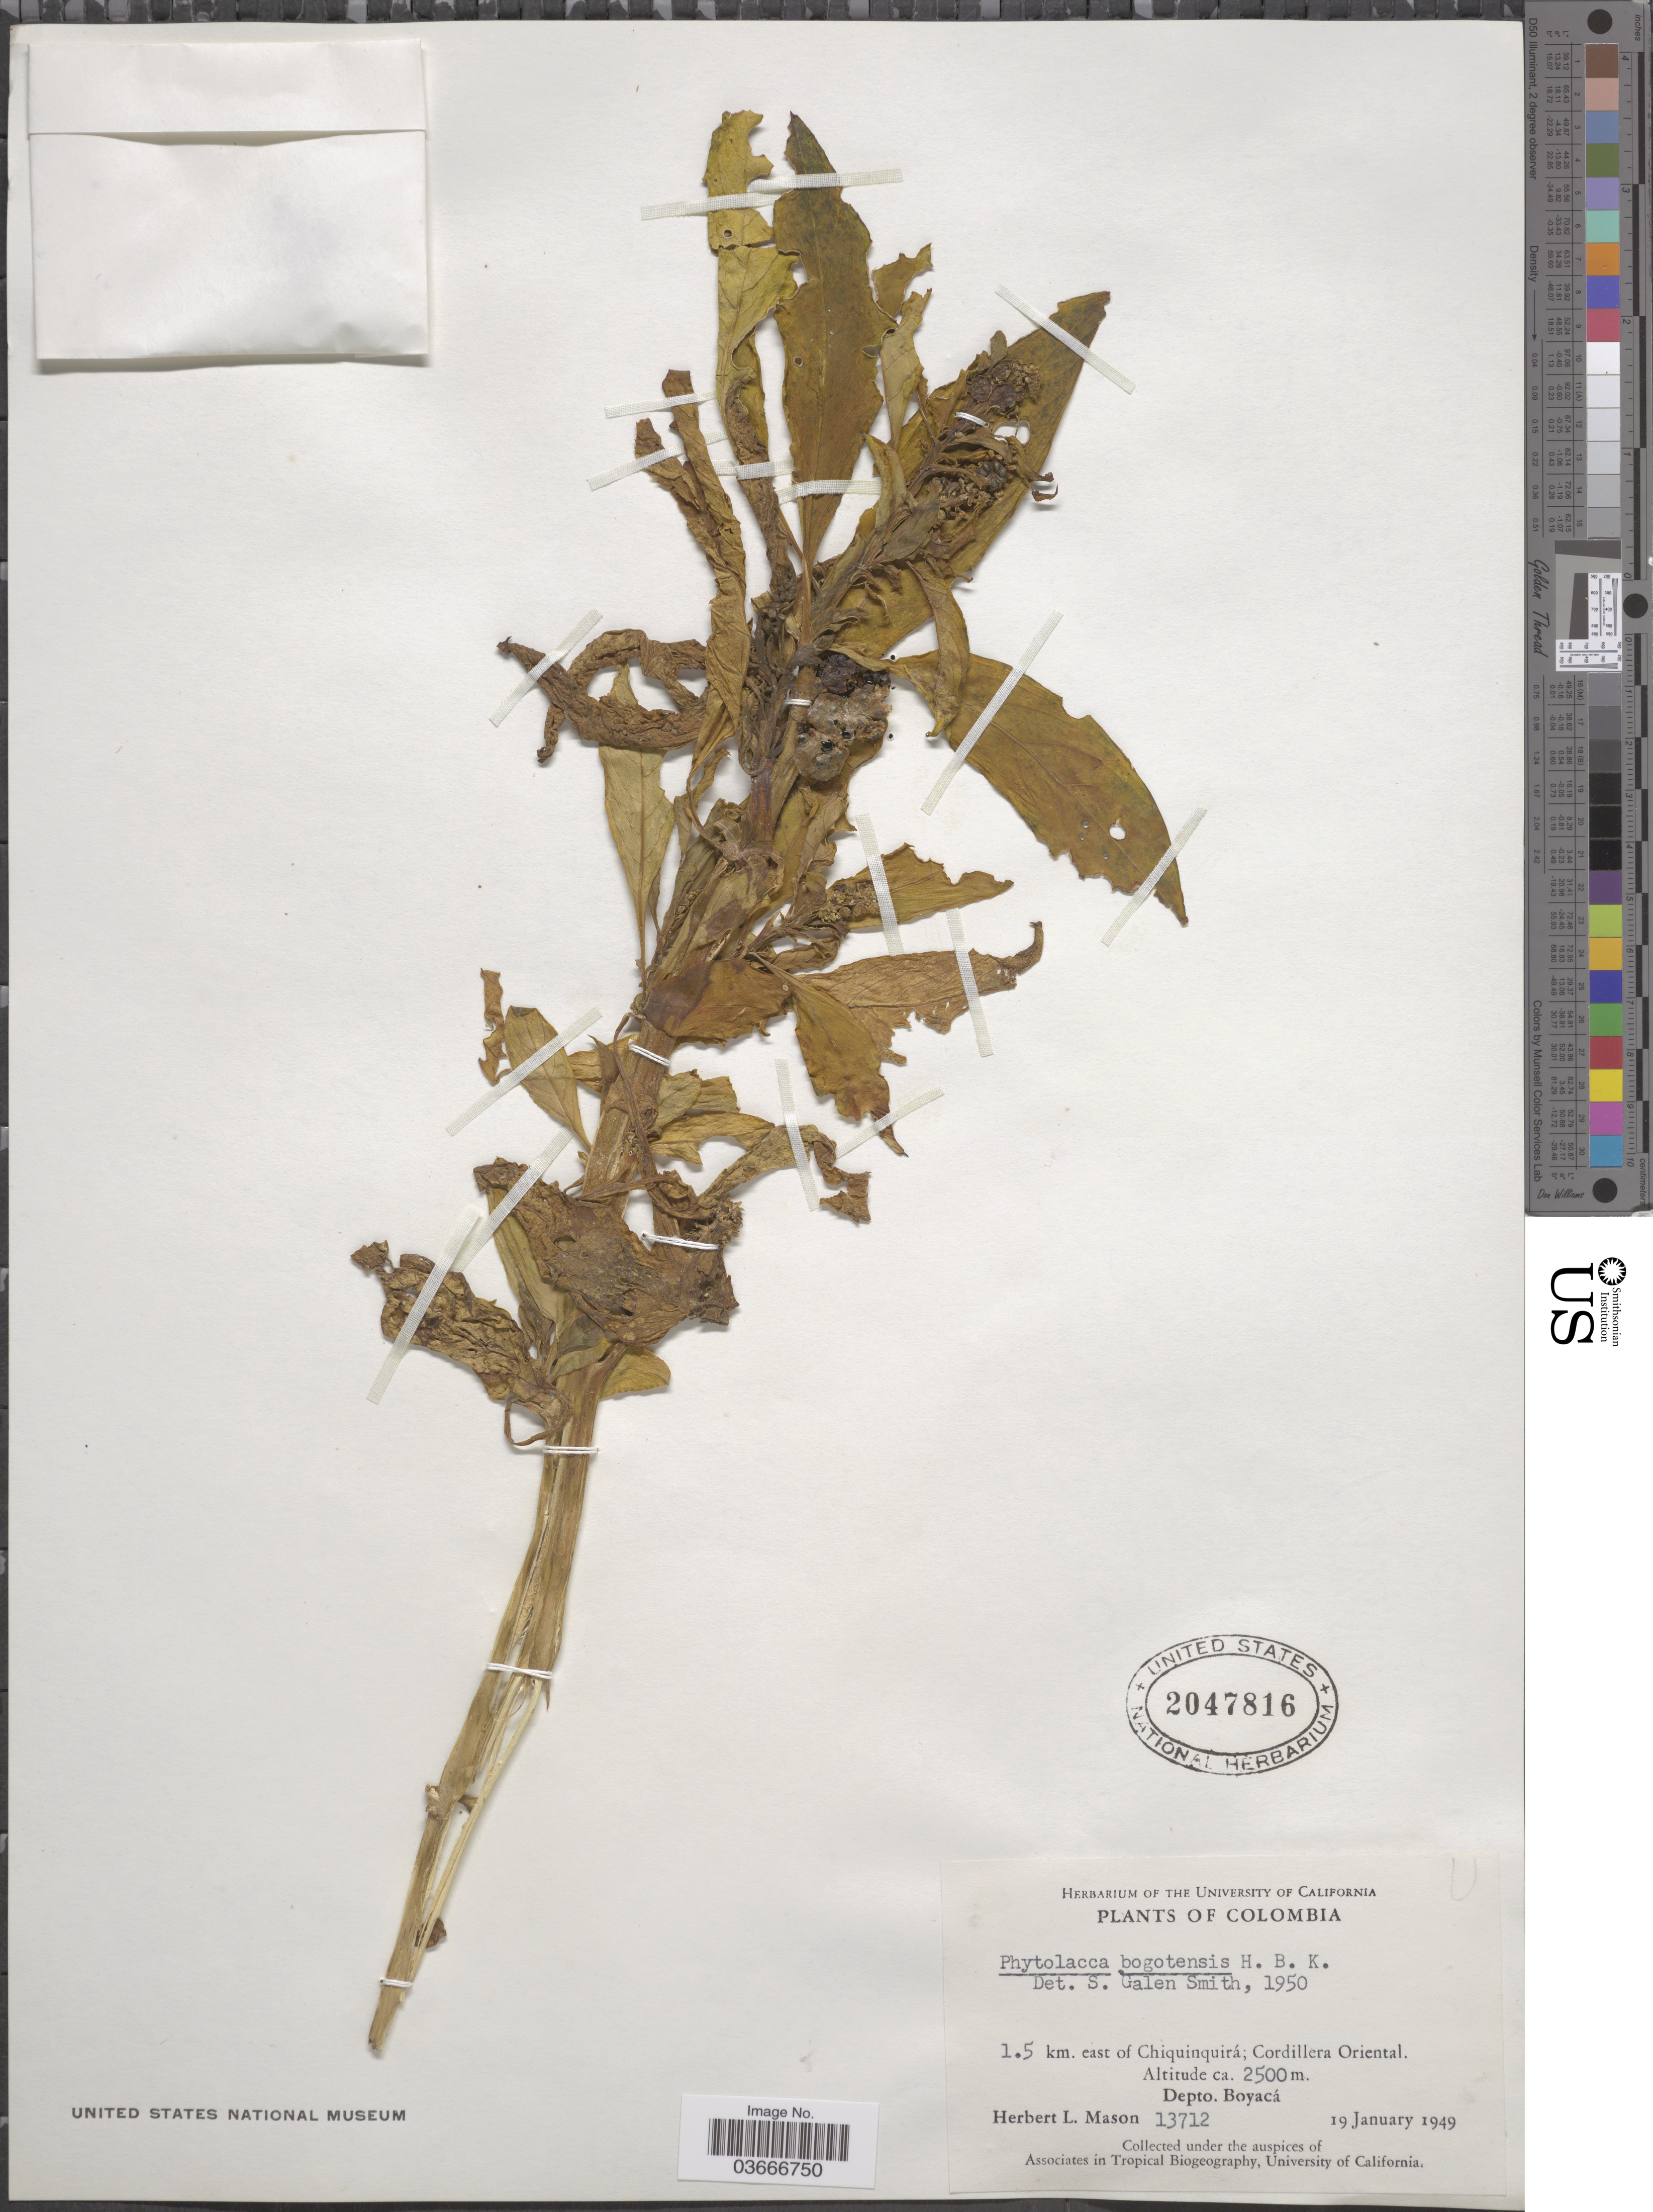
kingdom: Plantae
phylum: Tracheophyta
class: Magnoliopsida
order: Caryophyllales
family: Phytolaccaceae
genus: Phytolacca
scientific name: Phytolacca bogotensis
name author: Kunth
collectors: H. L. Mason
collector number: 13712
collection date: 1949-01-19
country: Colombia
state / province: Boyacá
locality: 1.5 km. east of Chiquinquirá; Cordillera Oriental. Depto. Boyacá.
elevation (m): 2500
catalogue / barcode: US 2047816